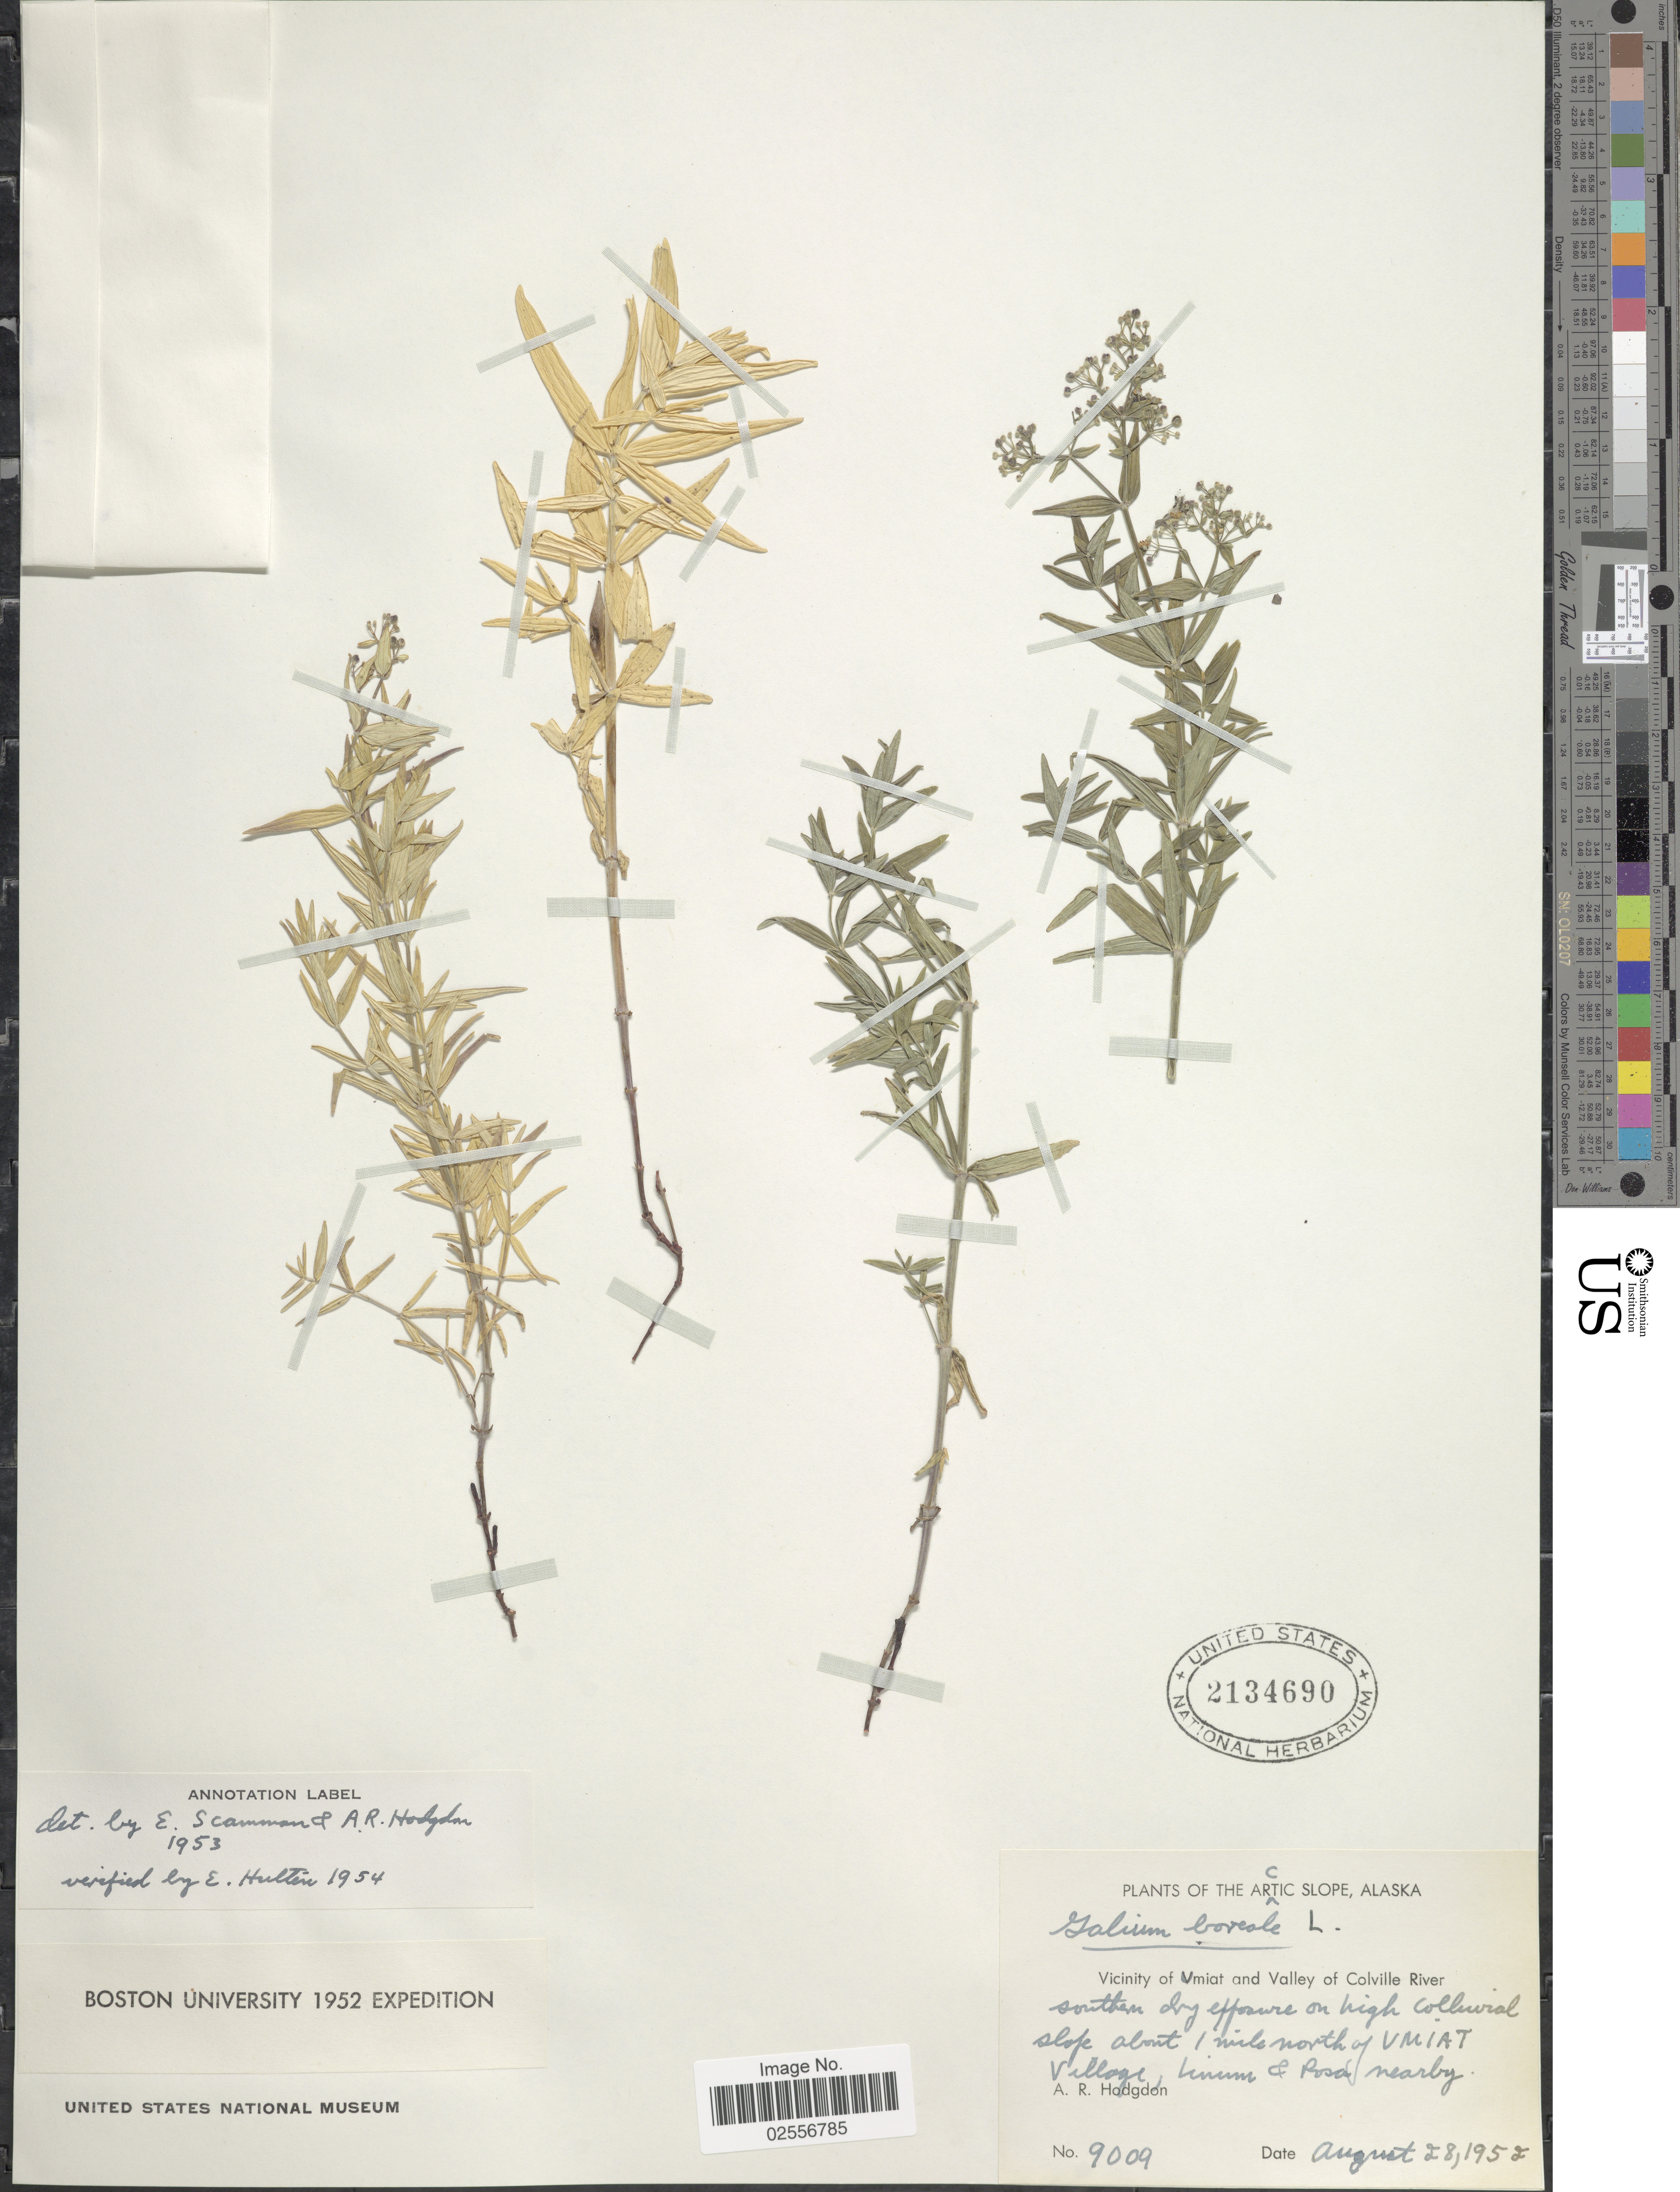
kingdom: Plantae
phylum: Tracheophyta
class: Magnoliopsida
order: Gentianales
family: Rubiaceae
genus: Galium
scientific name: Galium boreale L.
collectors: A. R. Hodgdon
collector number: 9009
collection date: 1952-08-28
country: United States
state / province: Alaska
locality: Arctic Slope. Vicinity of Umiat and Valley of Colville River. Southern dry exposure on high colluvial slope about 1 mile north of Umiat Village.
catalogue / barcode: US 2134690